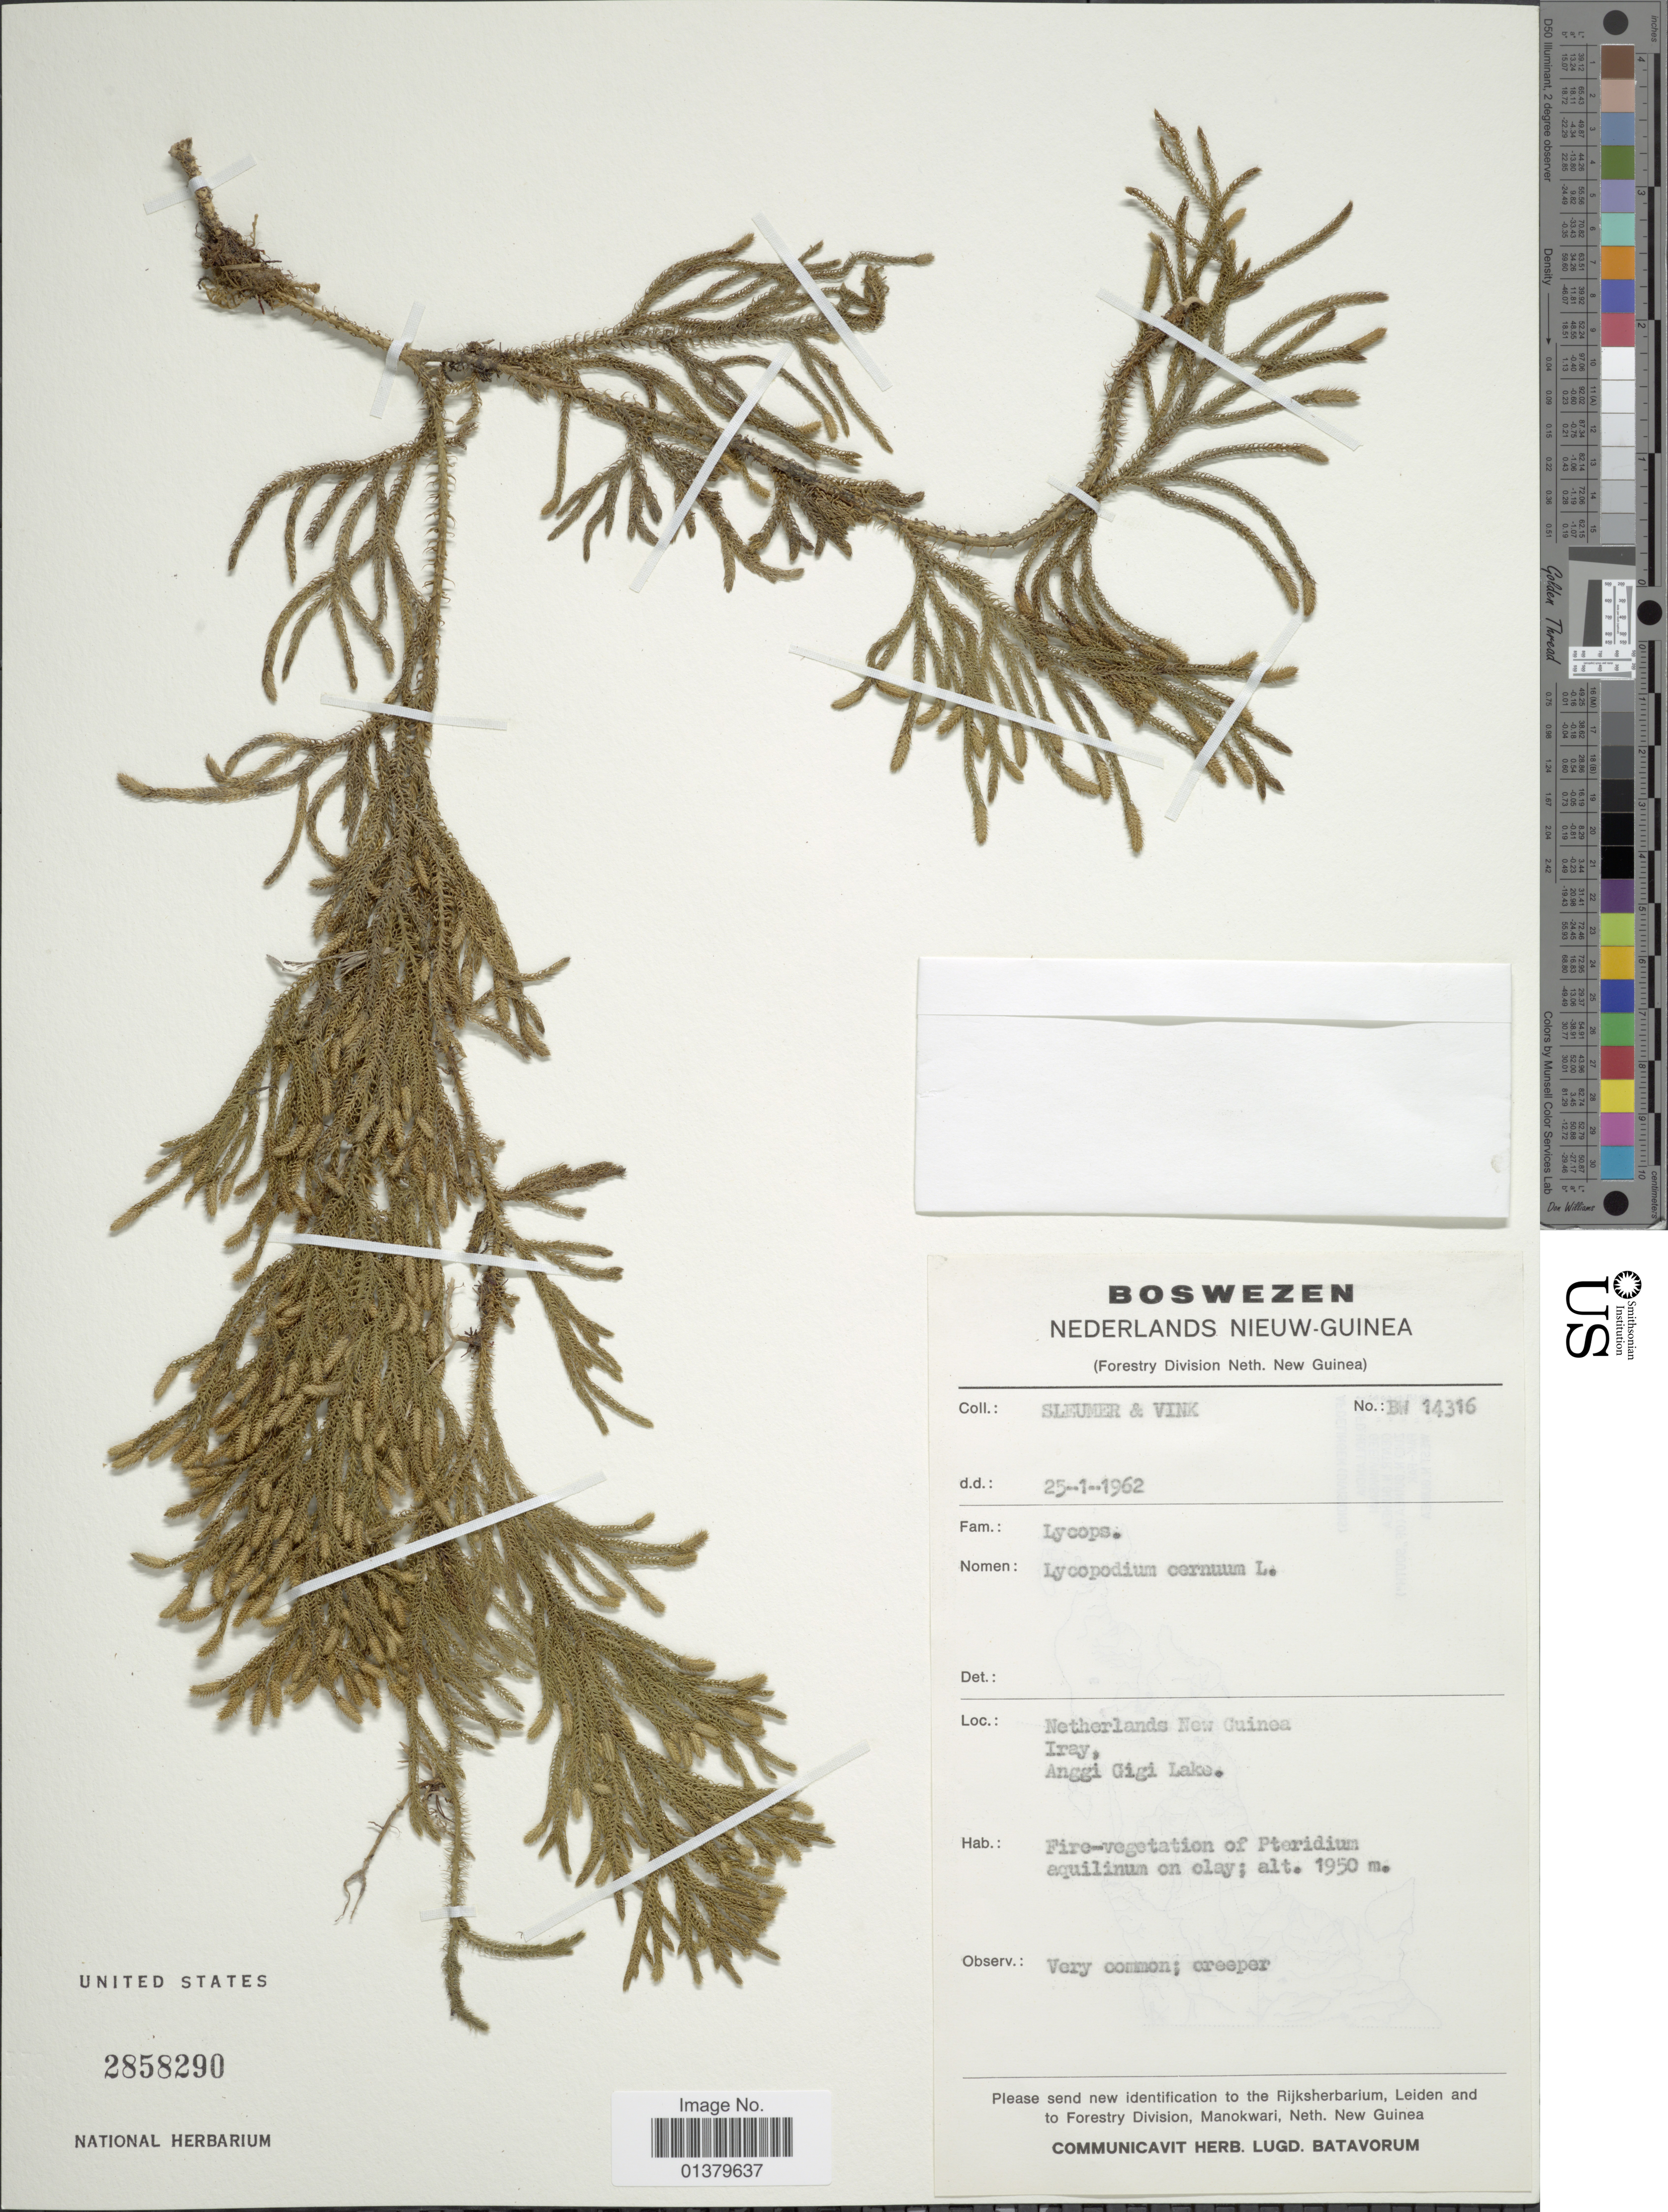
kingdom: Plantae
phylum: Tracheophyta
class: Lycopodiopsida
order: Lycopodiales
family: Lycopodiaceae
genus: Palhinhaea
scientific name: Palhinhaea cernua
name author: (L.) Vasc. & Franco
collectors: H. O. Sleumer & Vink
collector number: BW 14316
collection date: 1962-01-25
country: Indonesia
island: New Guinea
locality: Netherlands New Guinea, Iray, Anggi Gigi Lake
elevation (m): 1950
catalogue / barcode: US 2858290